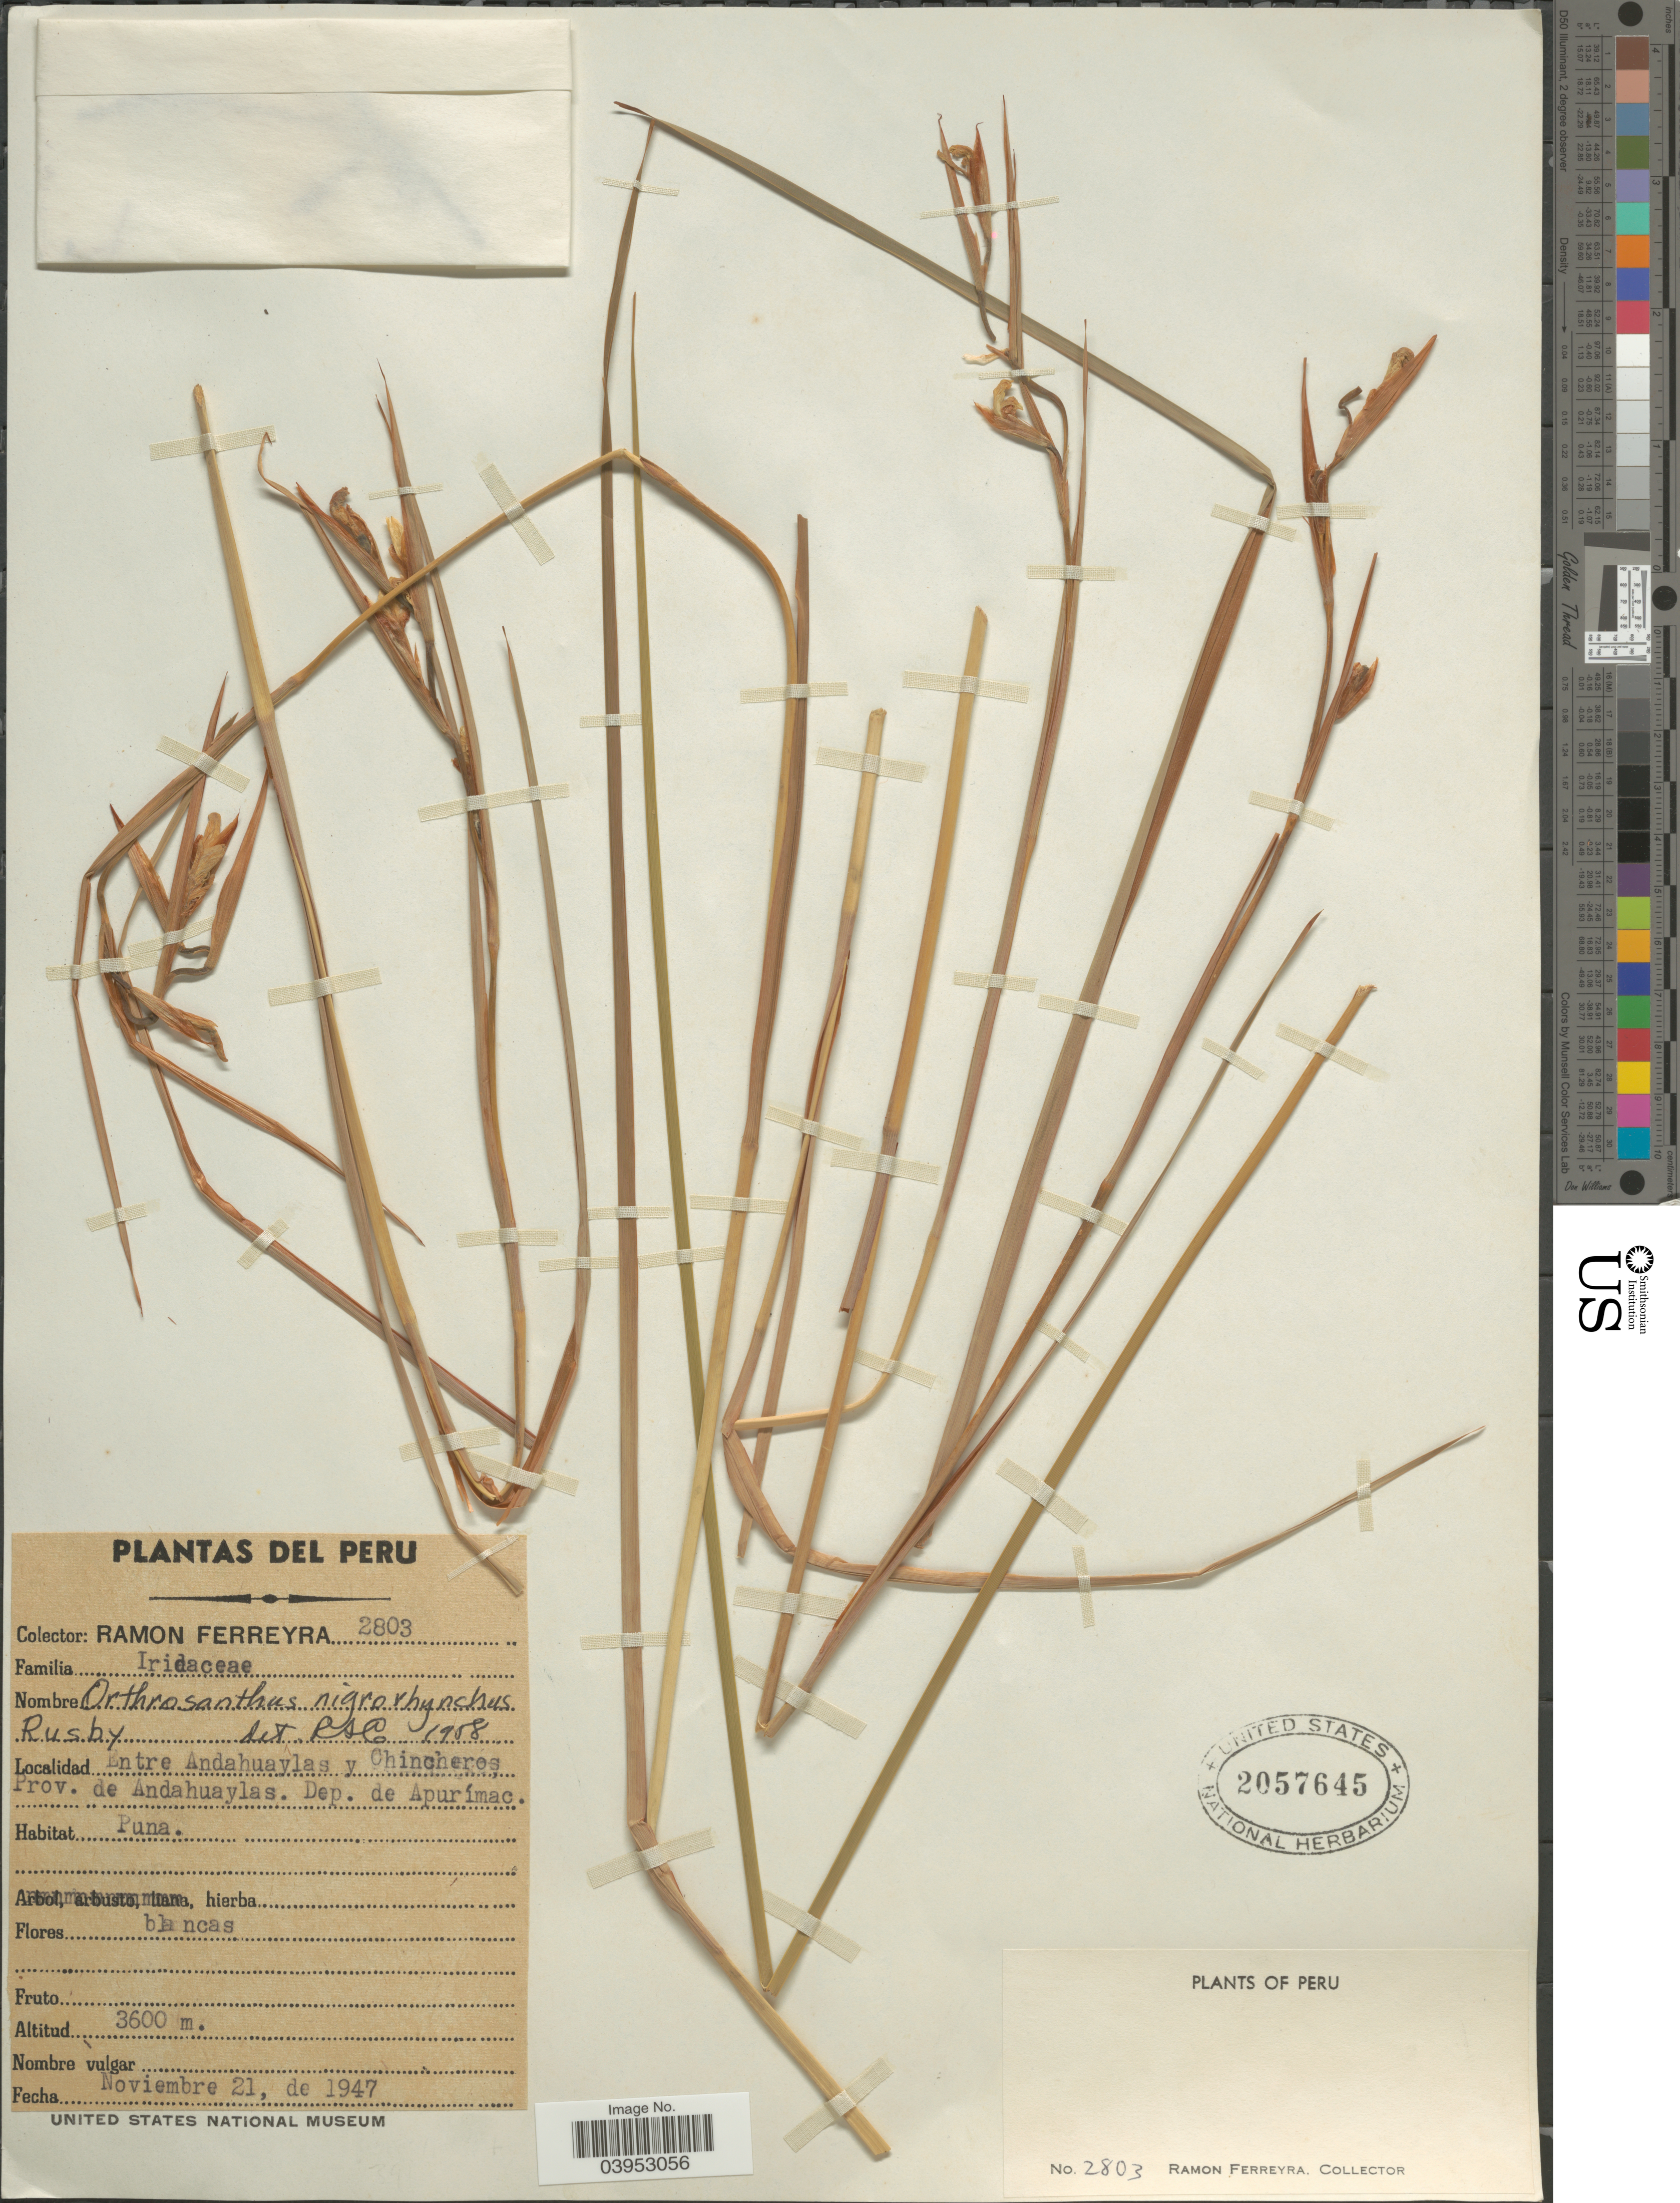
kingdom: Plantae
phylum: Tracheophyta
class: Liliopsida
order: Asparagales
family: Iridaceae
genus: Orthrosanthus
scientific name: Orthrosanthus nigrorhynchus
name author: Rusby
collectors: R. A. Ferreyra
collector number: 2803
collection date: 1947-11-21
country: Peru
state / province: Apurímac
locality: Entre Andahuaylas y Chincheros, Prov. de Andahuaylas. Dep. de Apurímac.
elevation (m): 3600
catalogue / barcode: US 2057645